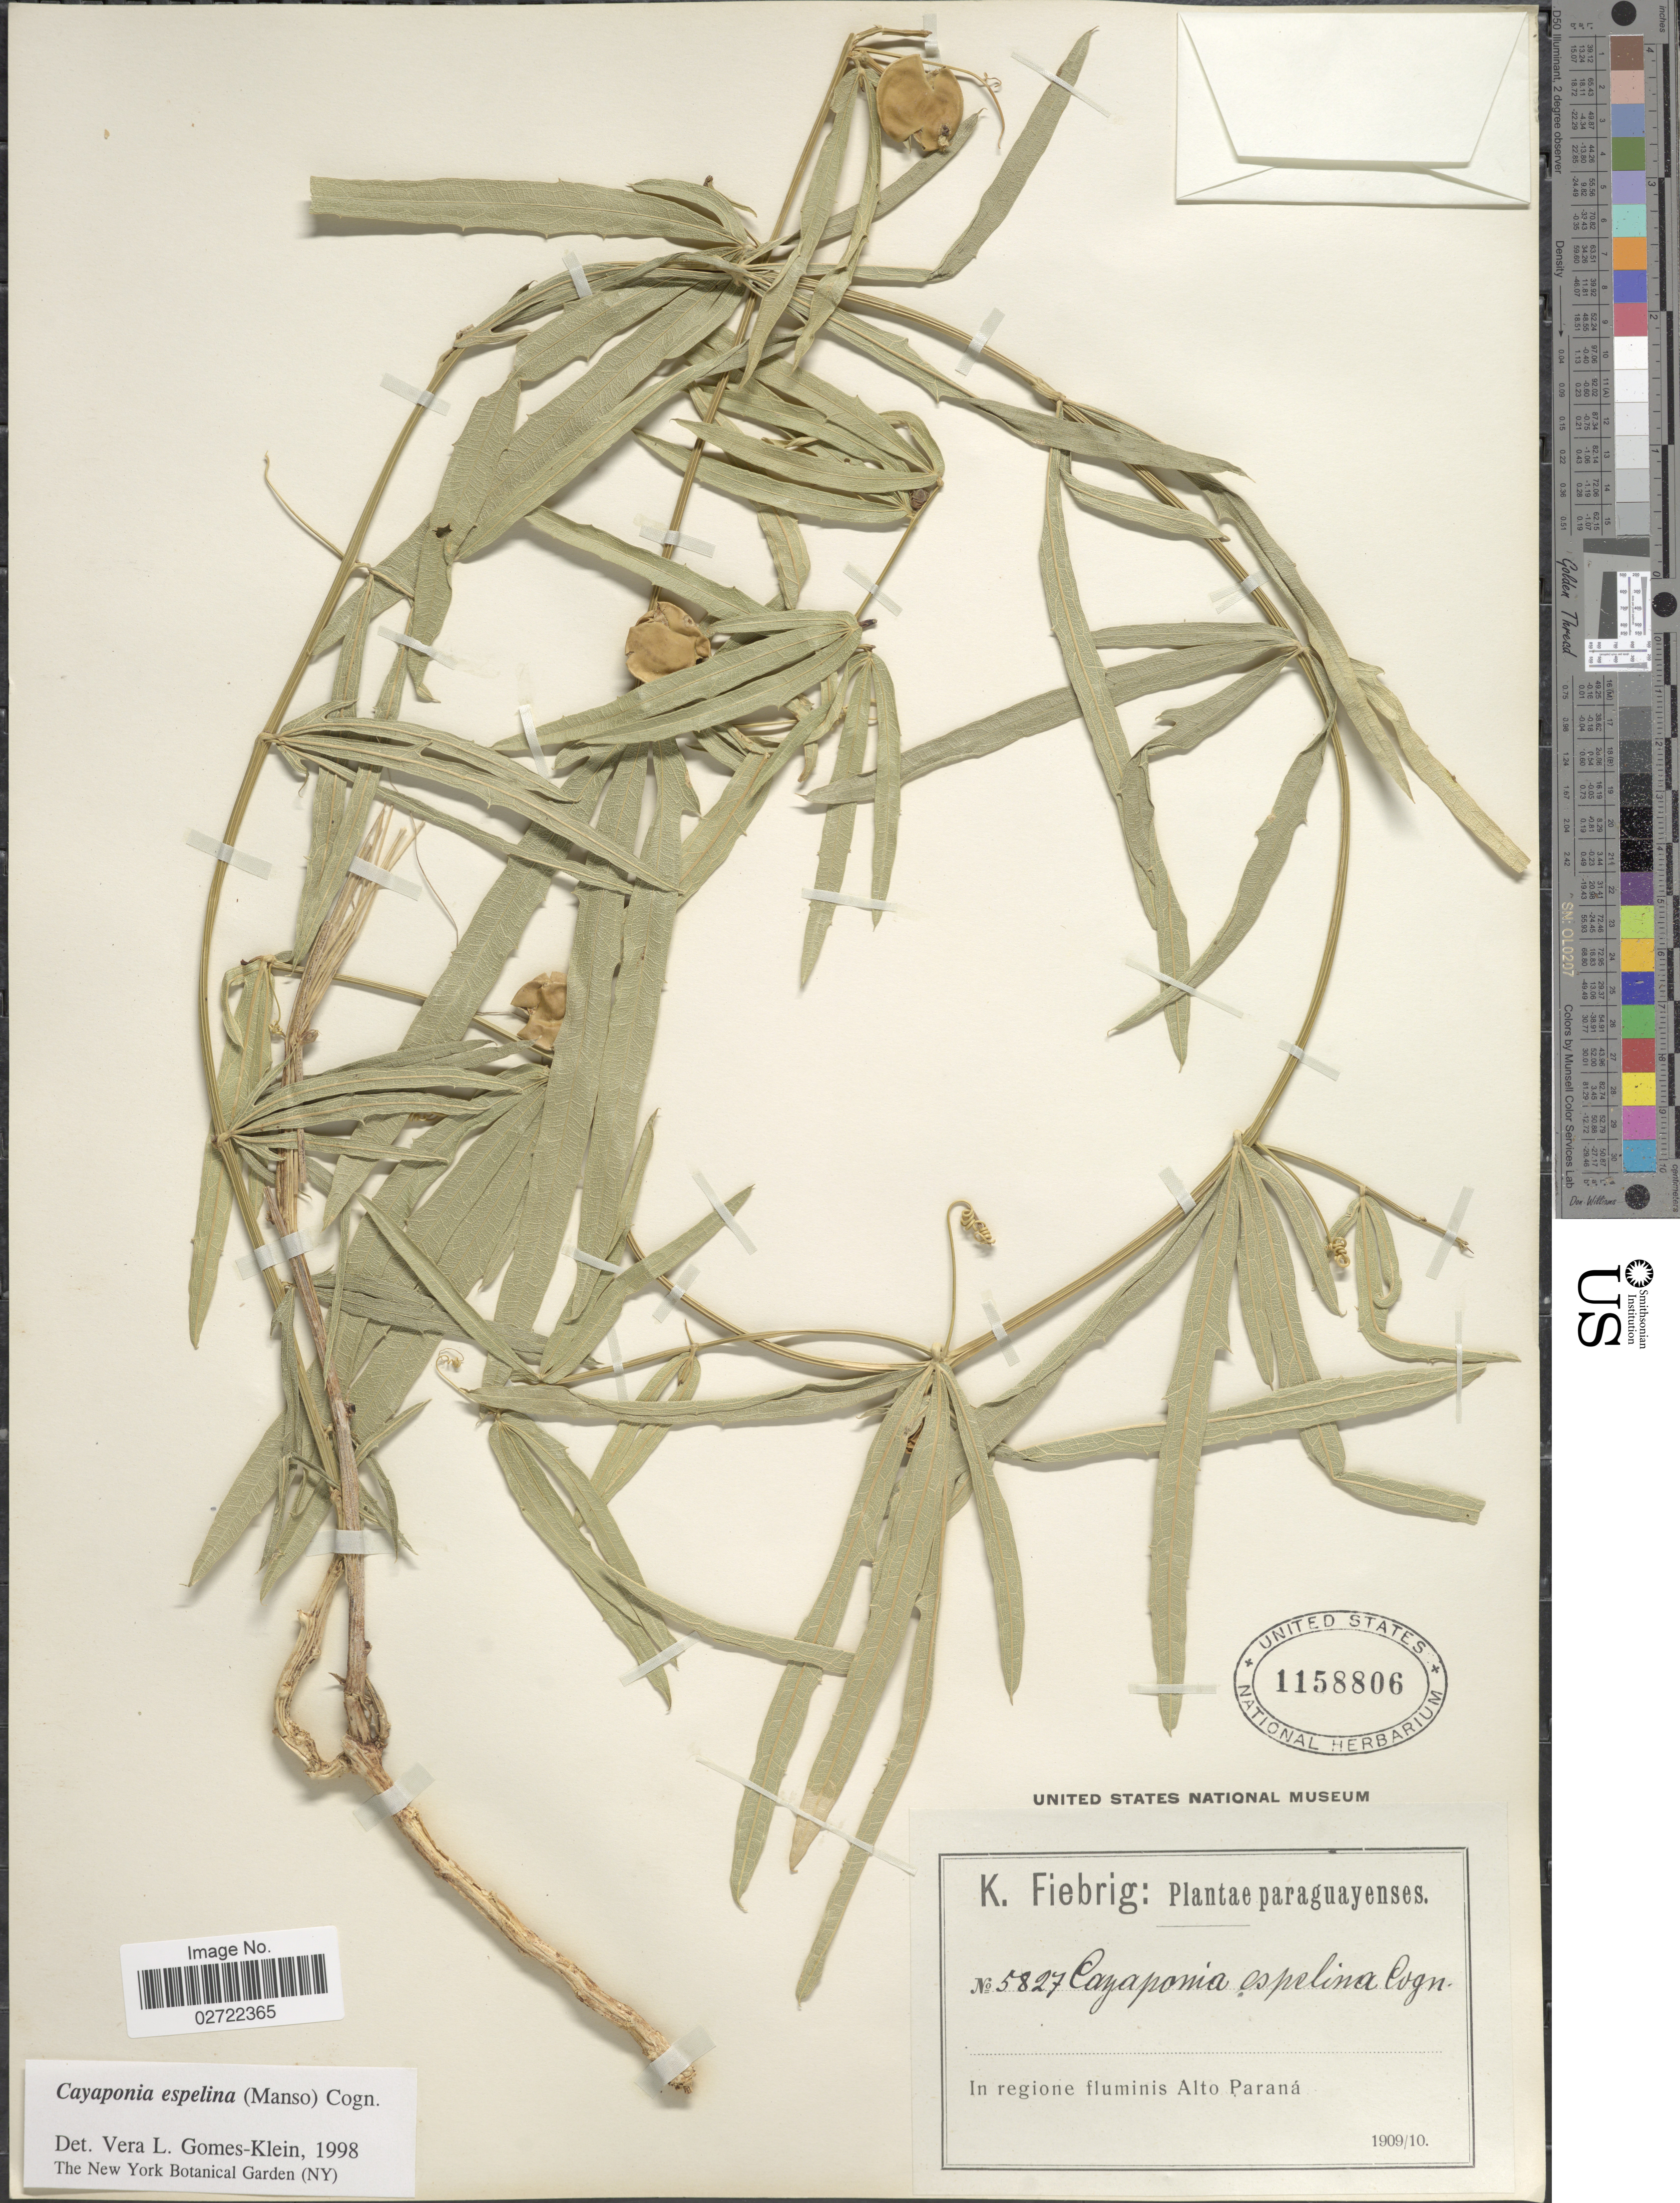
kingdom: Plantae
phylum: Tracheophyta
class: Magnoliopsida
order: Cucurbitales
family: Cucurbitaceae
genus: Cayaponia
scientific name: Cayaponia espelina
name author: (Silva Manso) Cogn.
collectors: K. Fiebrig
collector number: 5827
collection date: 1909/1910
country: Paraguay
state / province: Alto Parana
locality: In regione fluminis Alto Paraná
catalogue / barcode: US 1158806